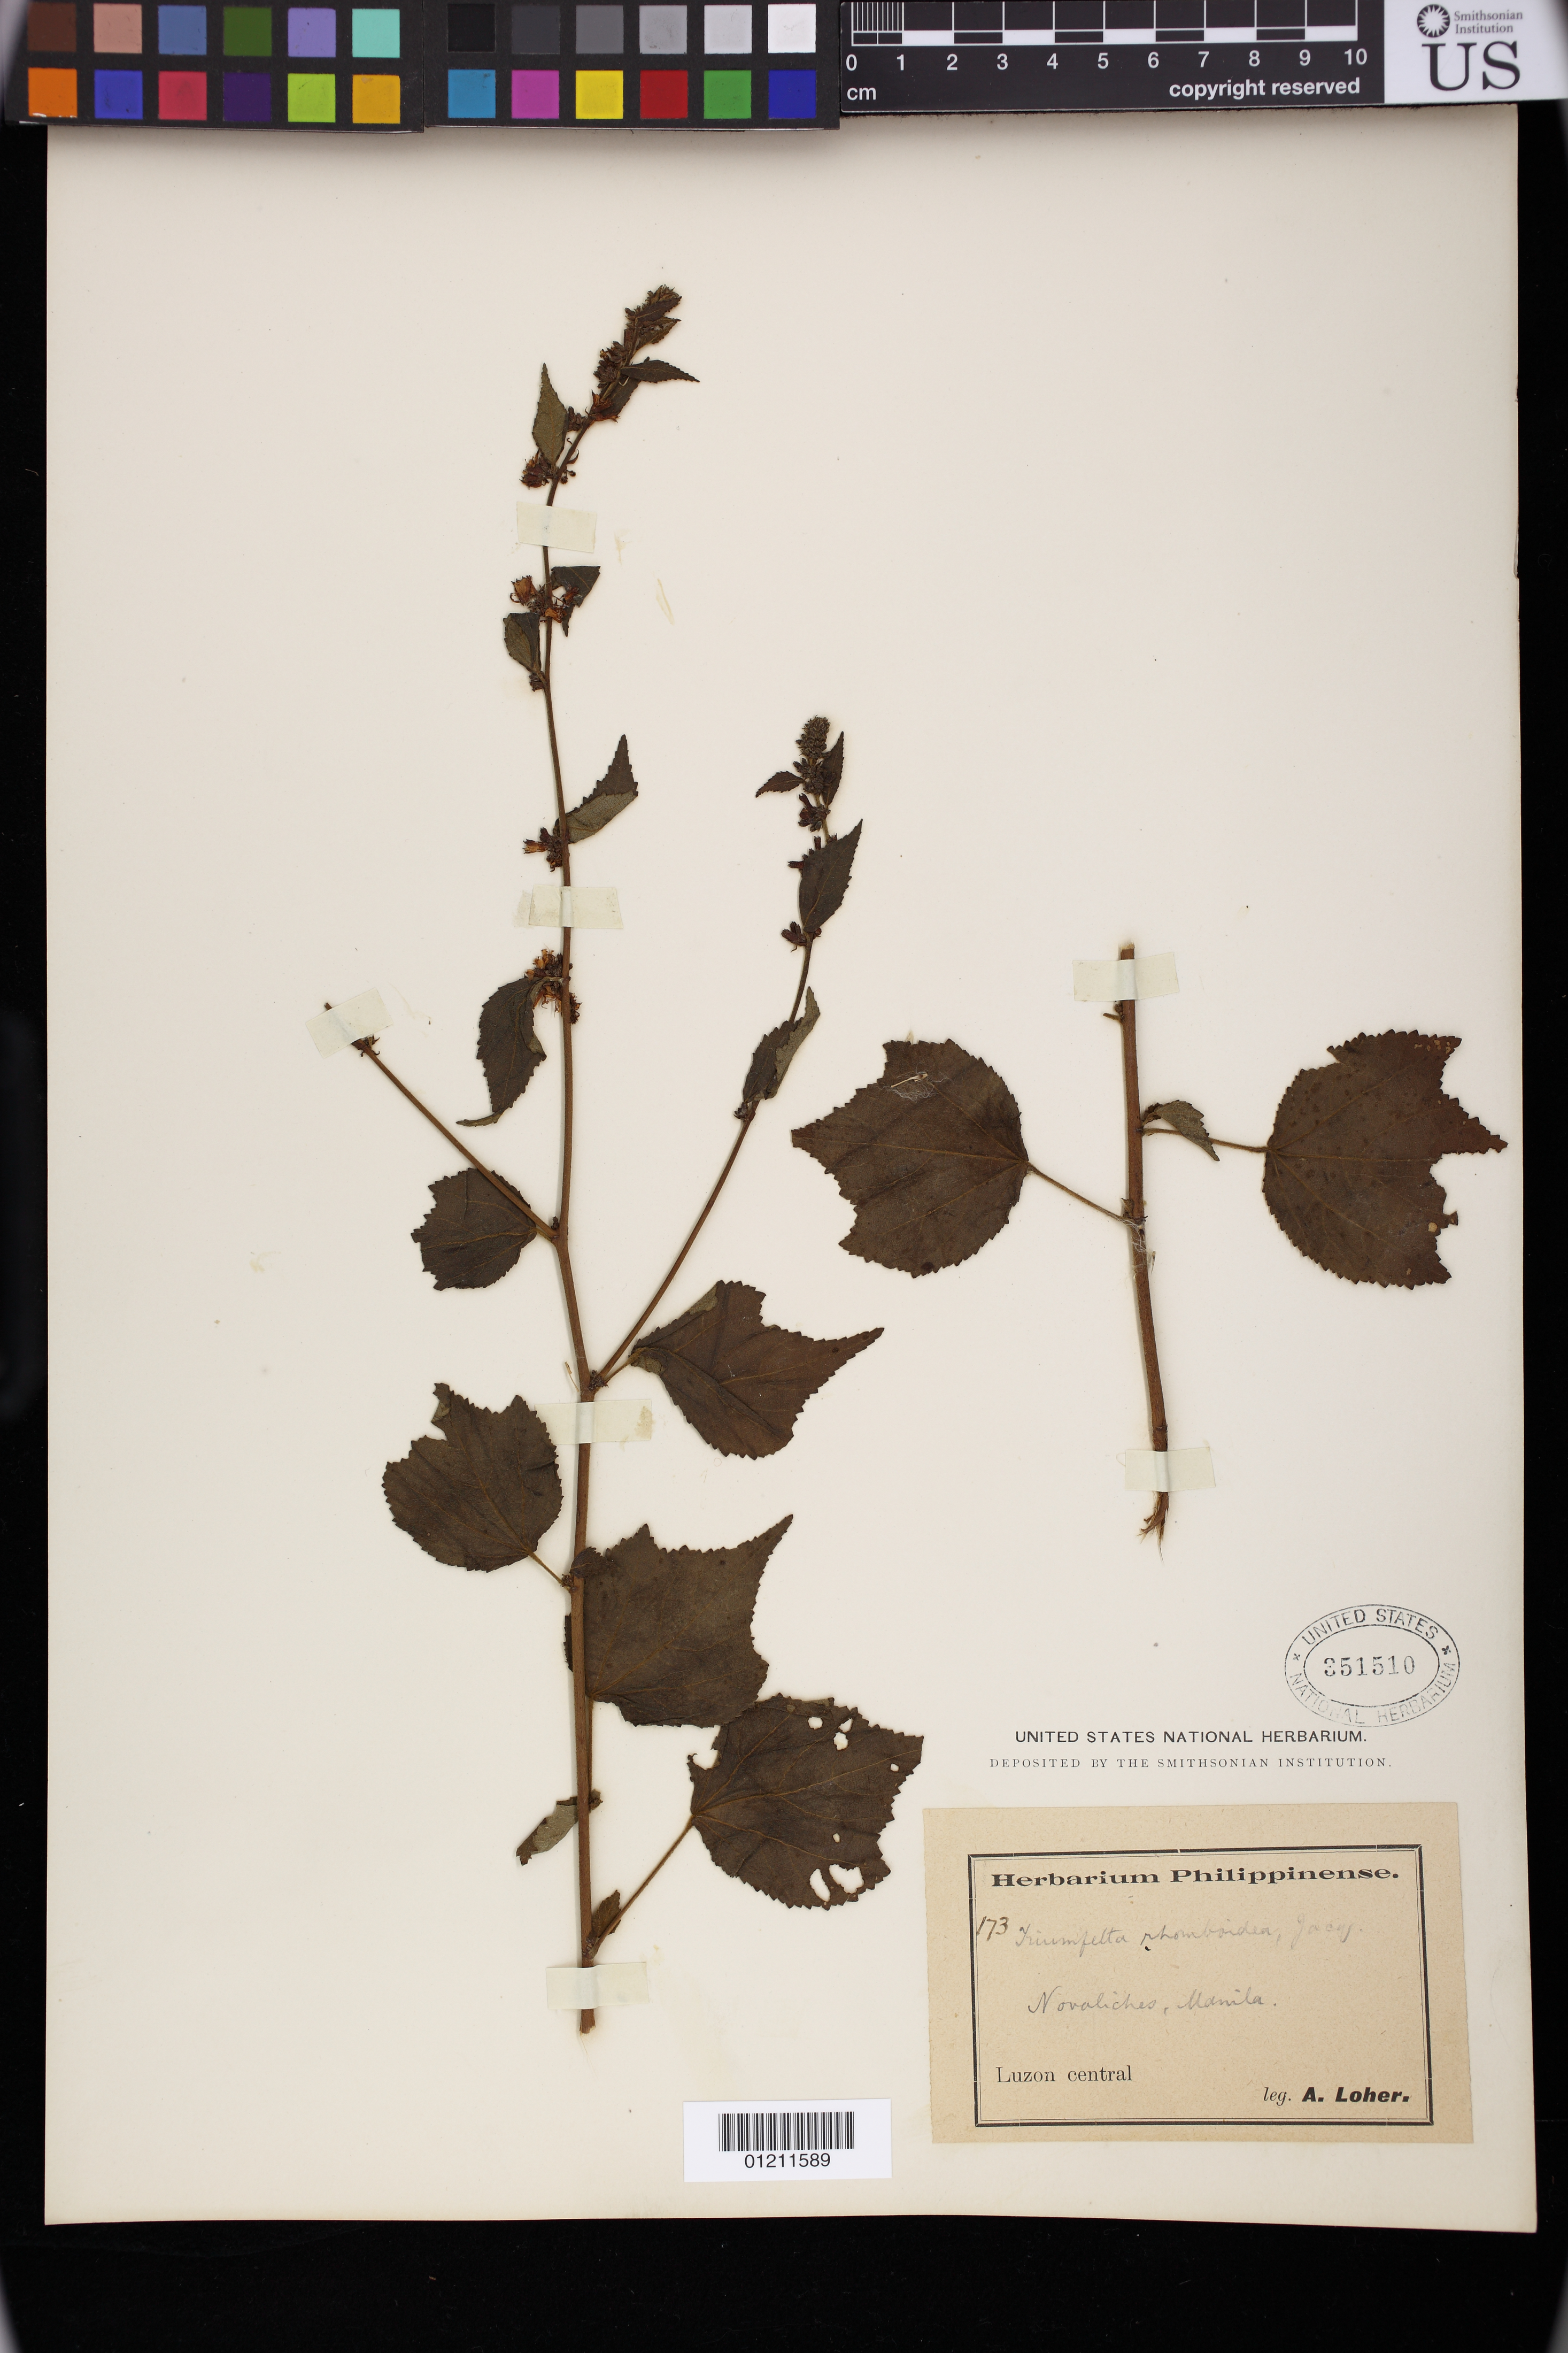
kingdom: Plantae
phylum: Tracheophyta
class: Magnoliopsida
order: Malvales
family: Malvaceae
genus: Triumfetta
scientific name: Triumfetta rhomboidea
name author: Jacq.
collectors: A. Loher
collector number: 173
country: Philippines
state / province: Calabarzon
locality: Luzon central: Novaliches, Manila.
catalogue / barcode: US 351510